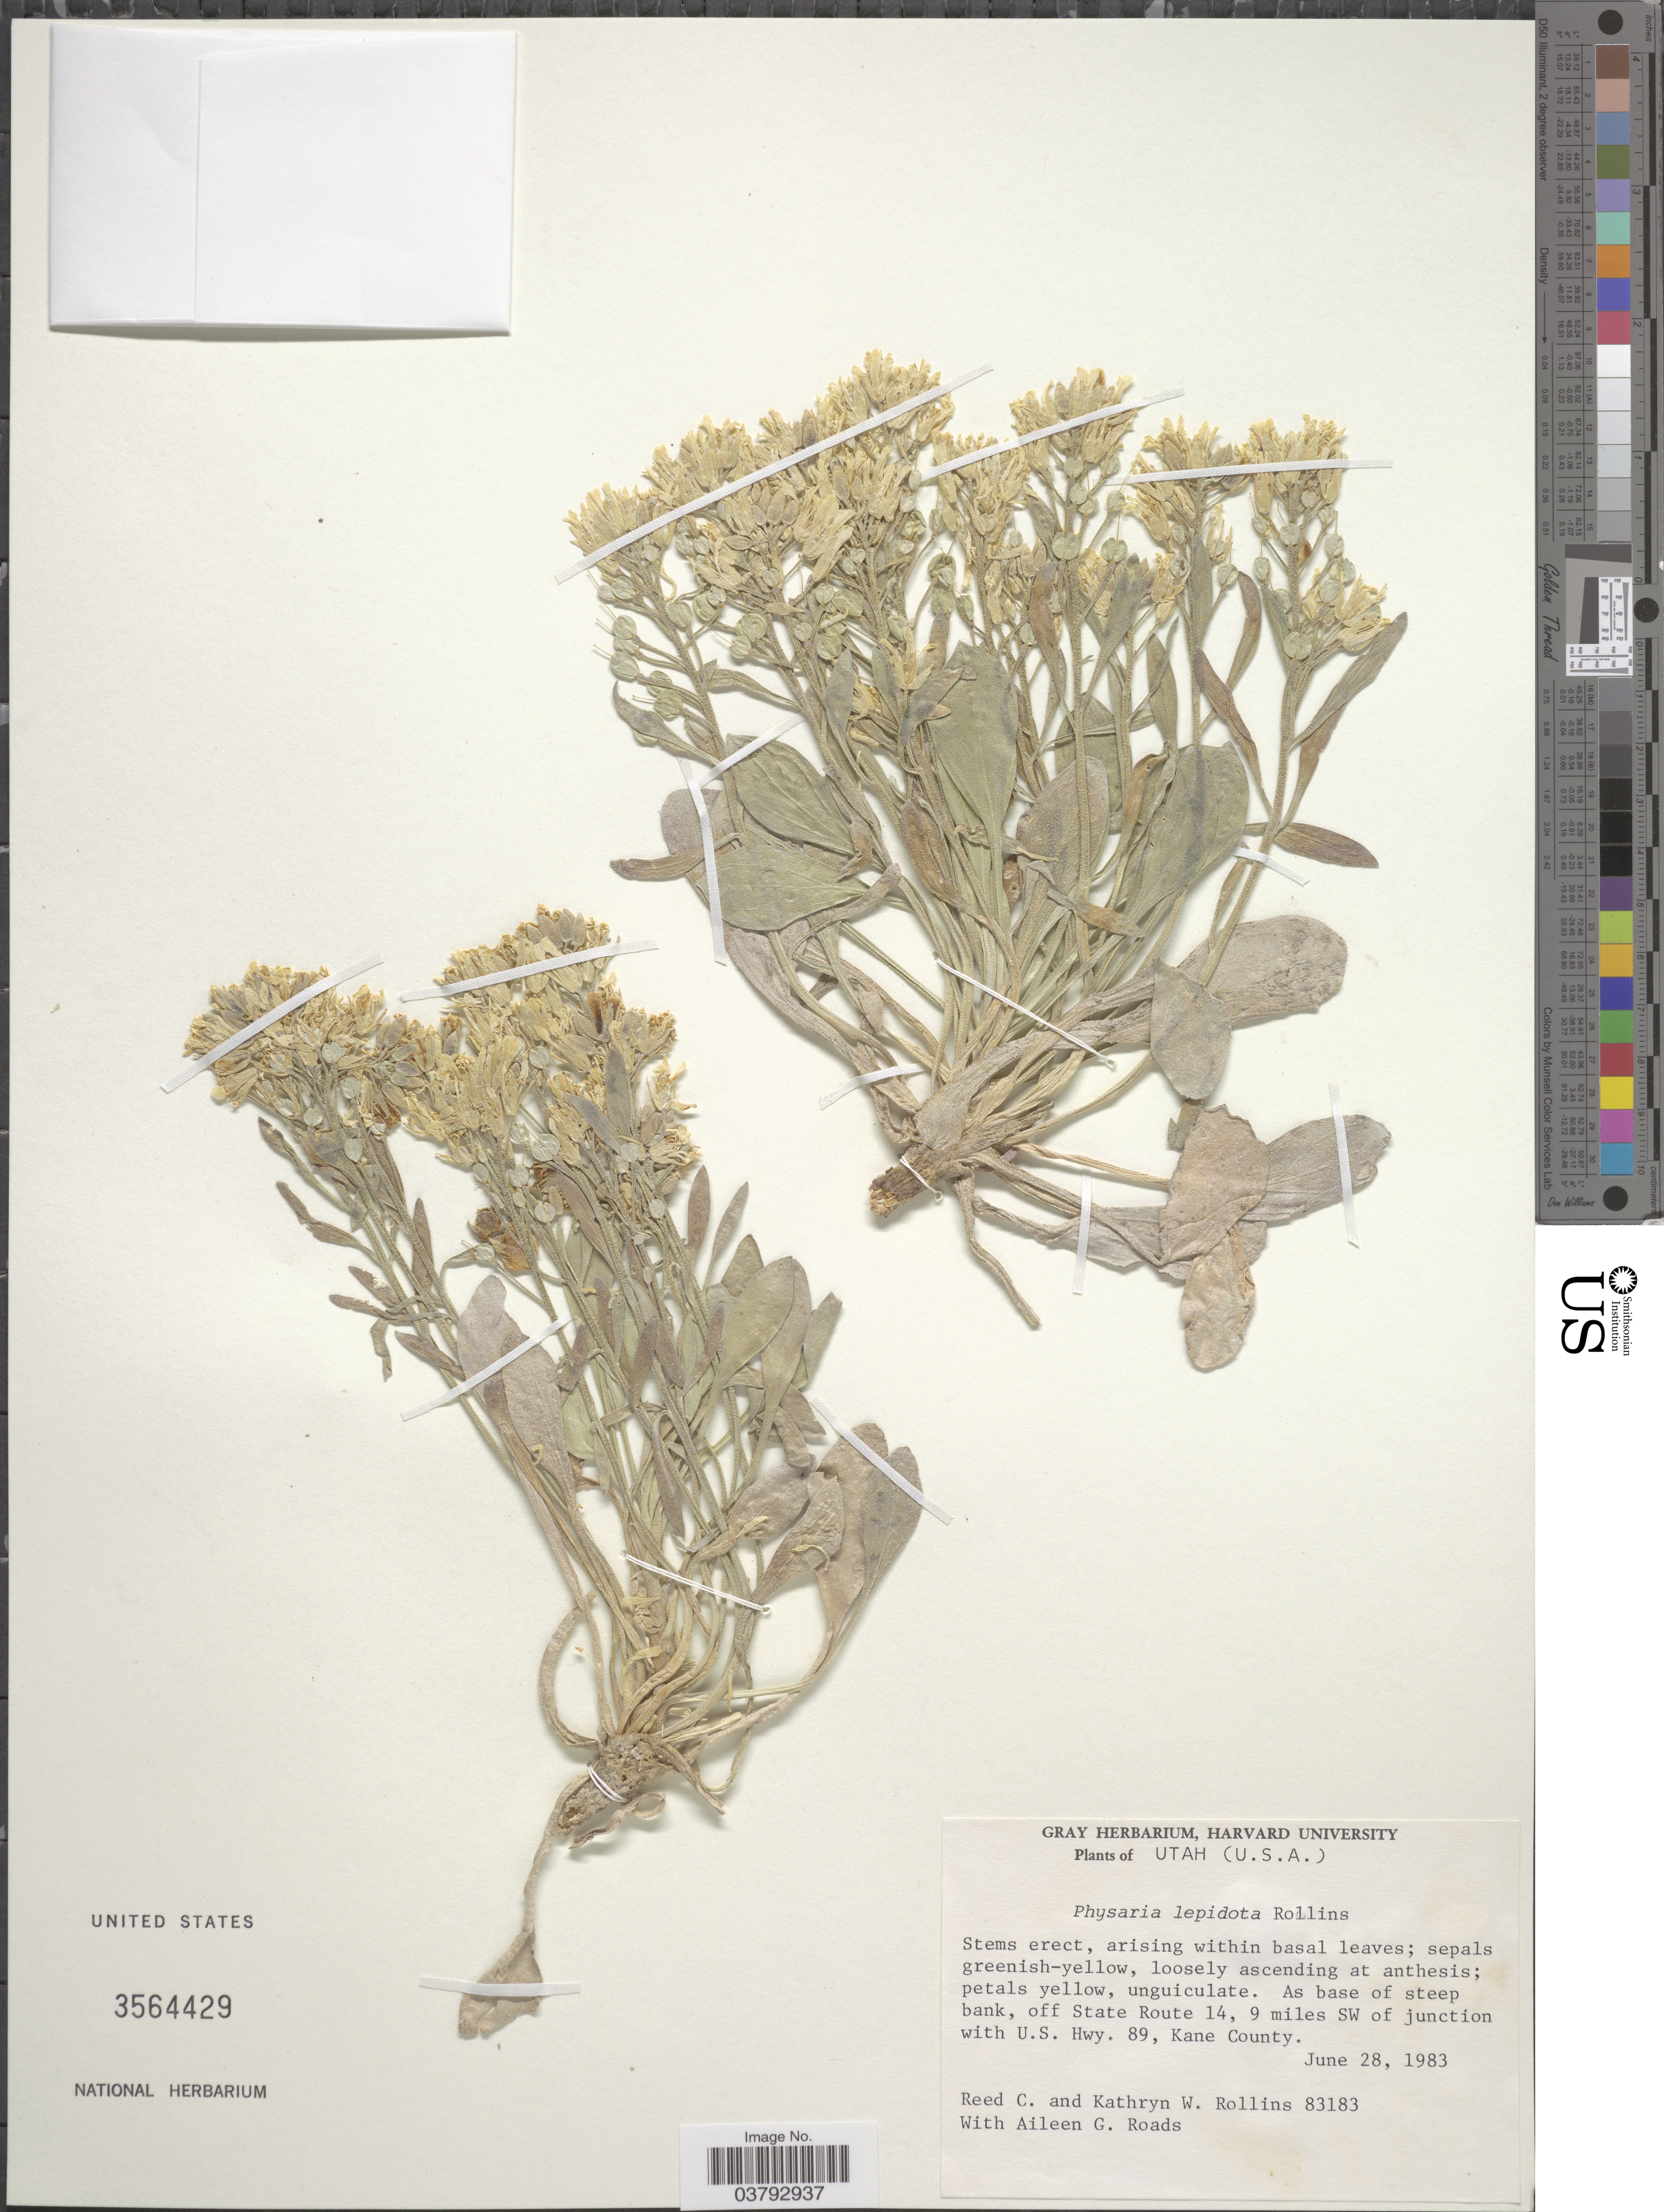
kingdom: Plantae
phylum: Tracheophyta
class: Magnoliopsida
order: Brassicales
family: Brassicaceae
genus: Physaria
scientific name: Physaria lepidota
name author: Rollins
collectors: R. C. Rollins, K. W. Rollins & A. Roads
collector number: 83183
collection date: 1983-06-28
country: United States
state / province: Utah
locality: Off State Route 14, 9 miles SW of junction with U.S. Hwy. 89, Kane County.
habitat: as base of steep bank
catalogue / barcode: US 3564429